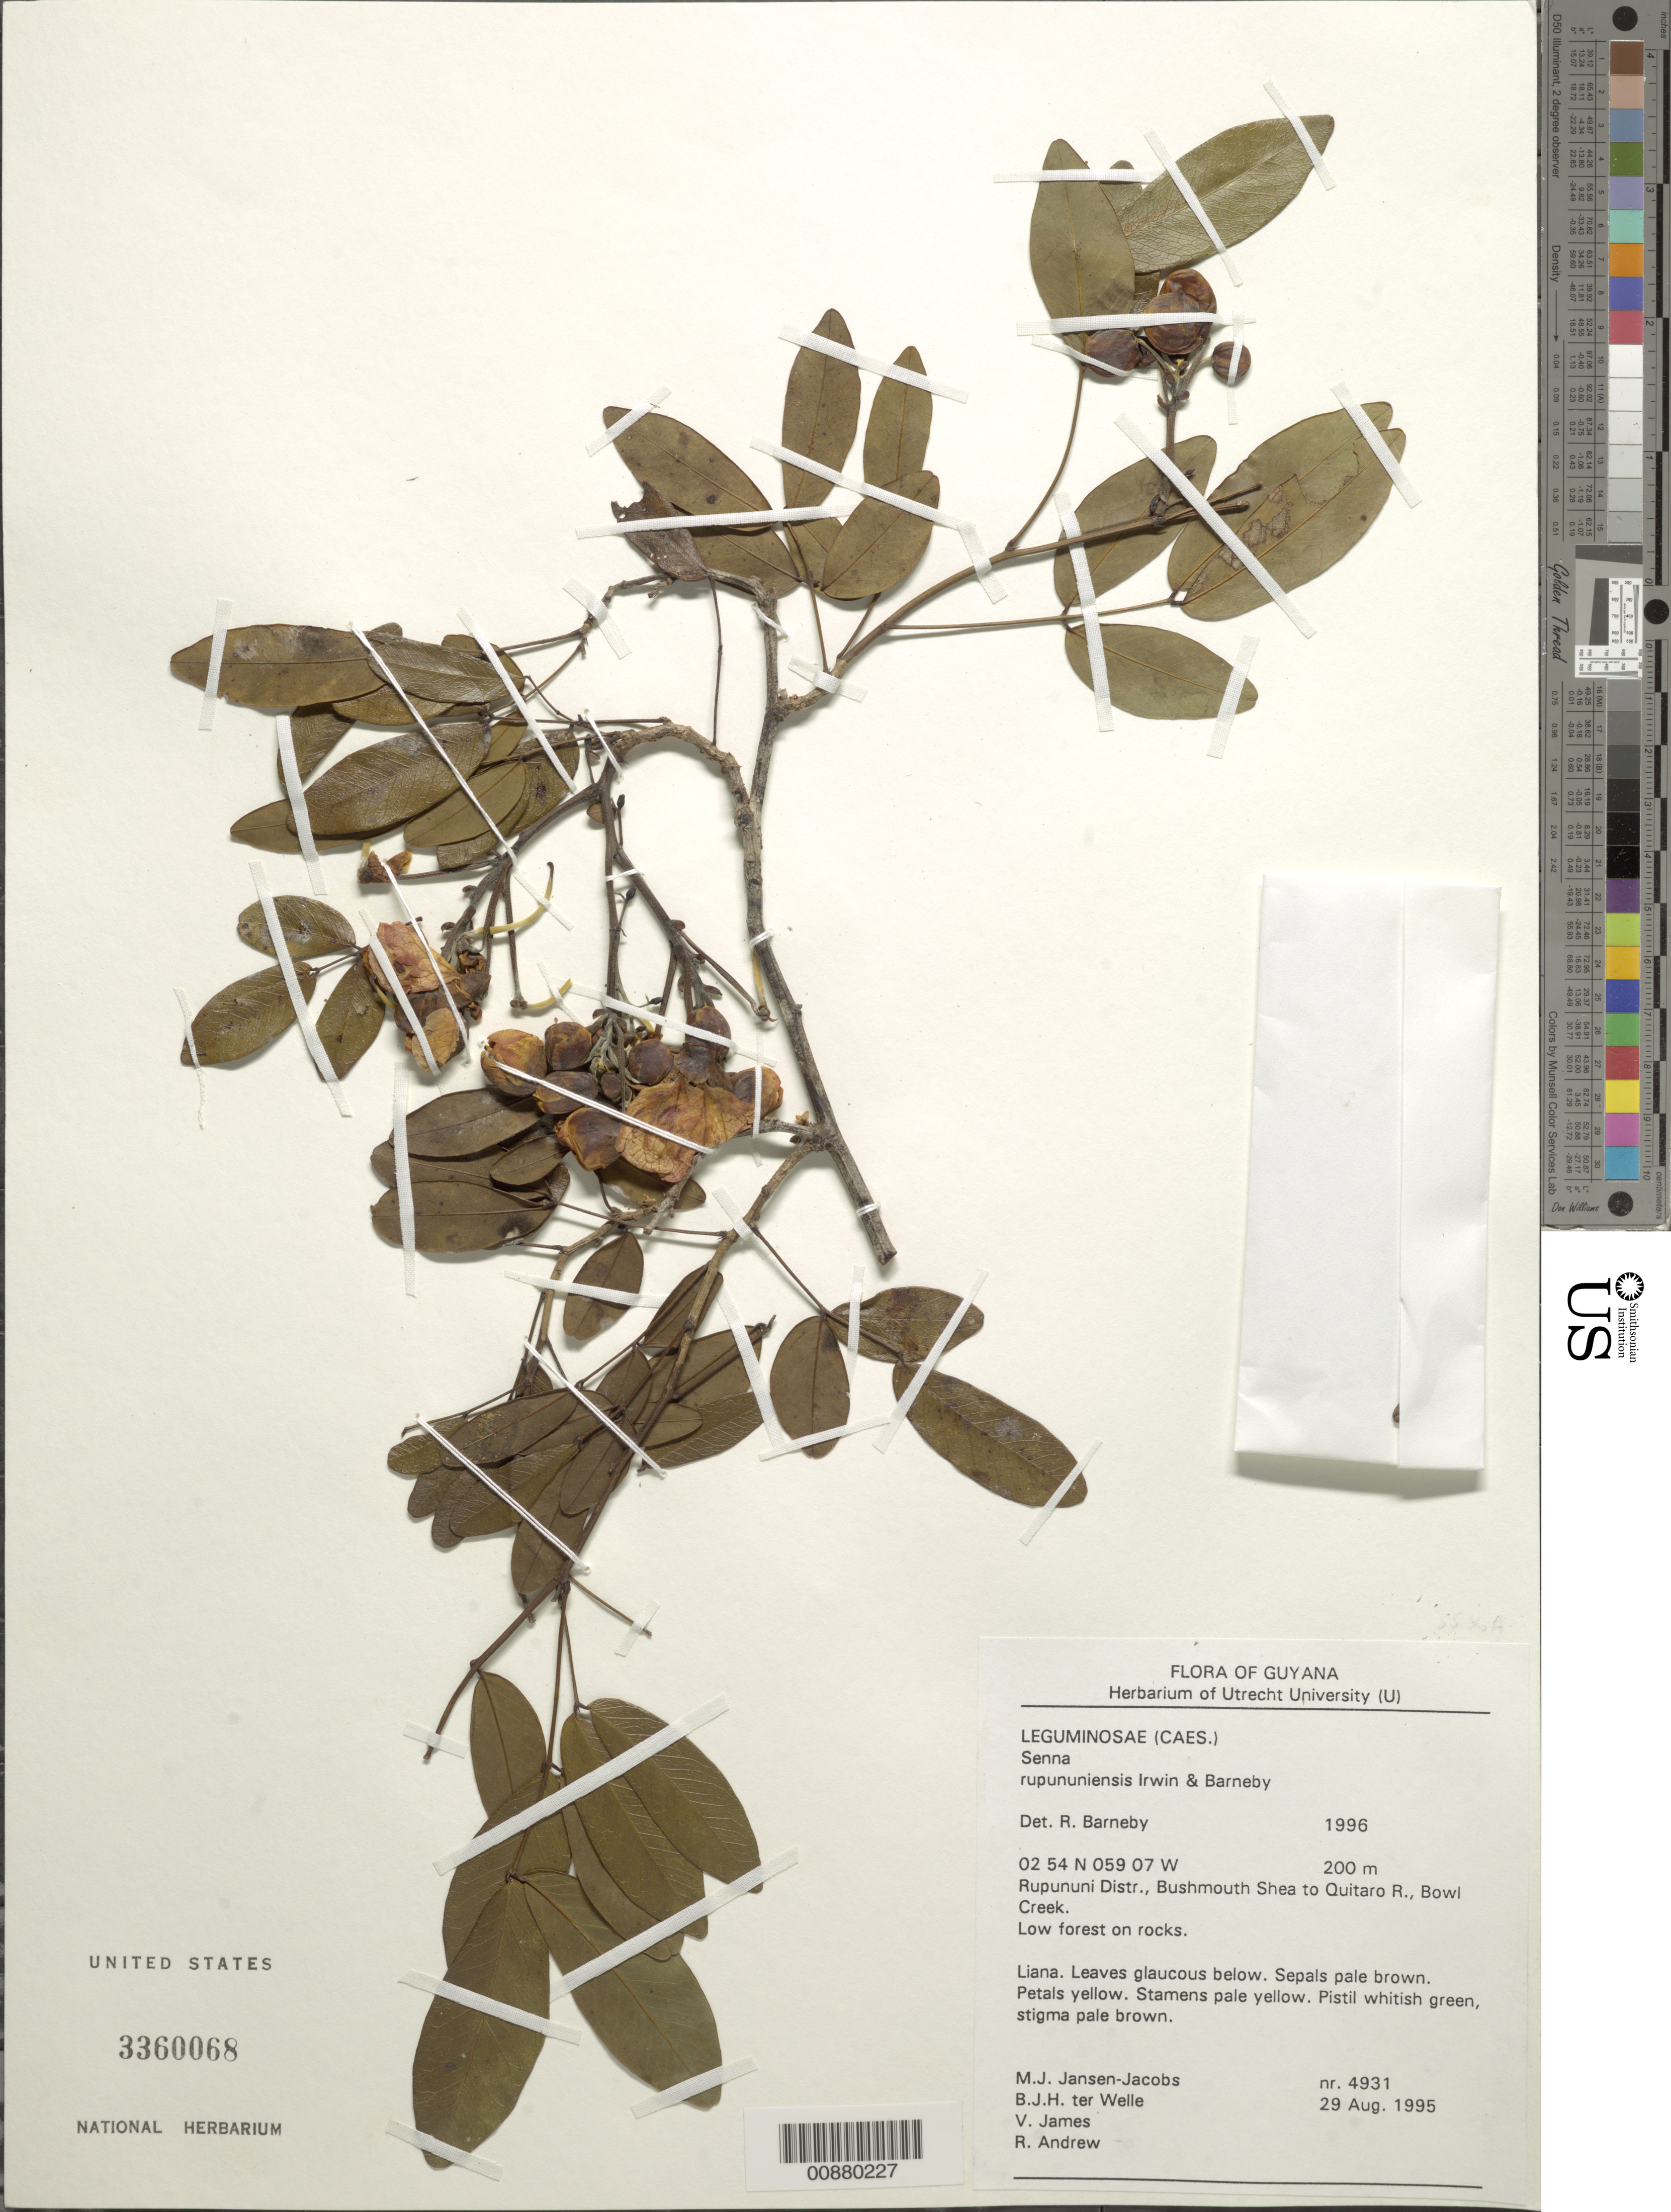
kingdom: Plantae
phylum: Tracheophyta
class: Magnoliopsida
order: Fabales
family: Fabaceae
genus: Senna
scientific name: Senna rupununiensis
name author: H.S. Irwin & Barneby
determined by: Barneby, Rupert C., (NY)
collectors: M. J. Jansen-Jacobs, B. Welle, V. James & R. Andrew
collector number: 4931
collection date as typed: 29-Aug-95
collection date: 1995-08-29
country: Guyana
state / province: U. Takutu-U. Essequibo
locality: Bowl Creek, Bushmouth, Shea to Quitaro River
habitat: Low forest on rocks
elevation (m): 200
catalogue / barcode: US 3360068